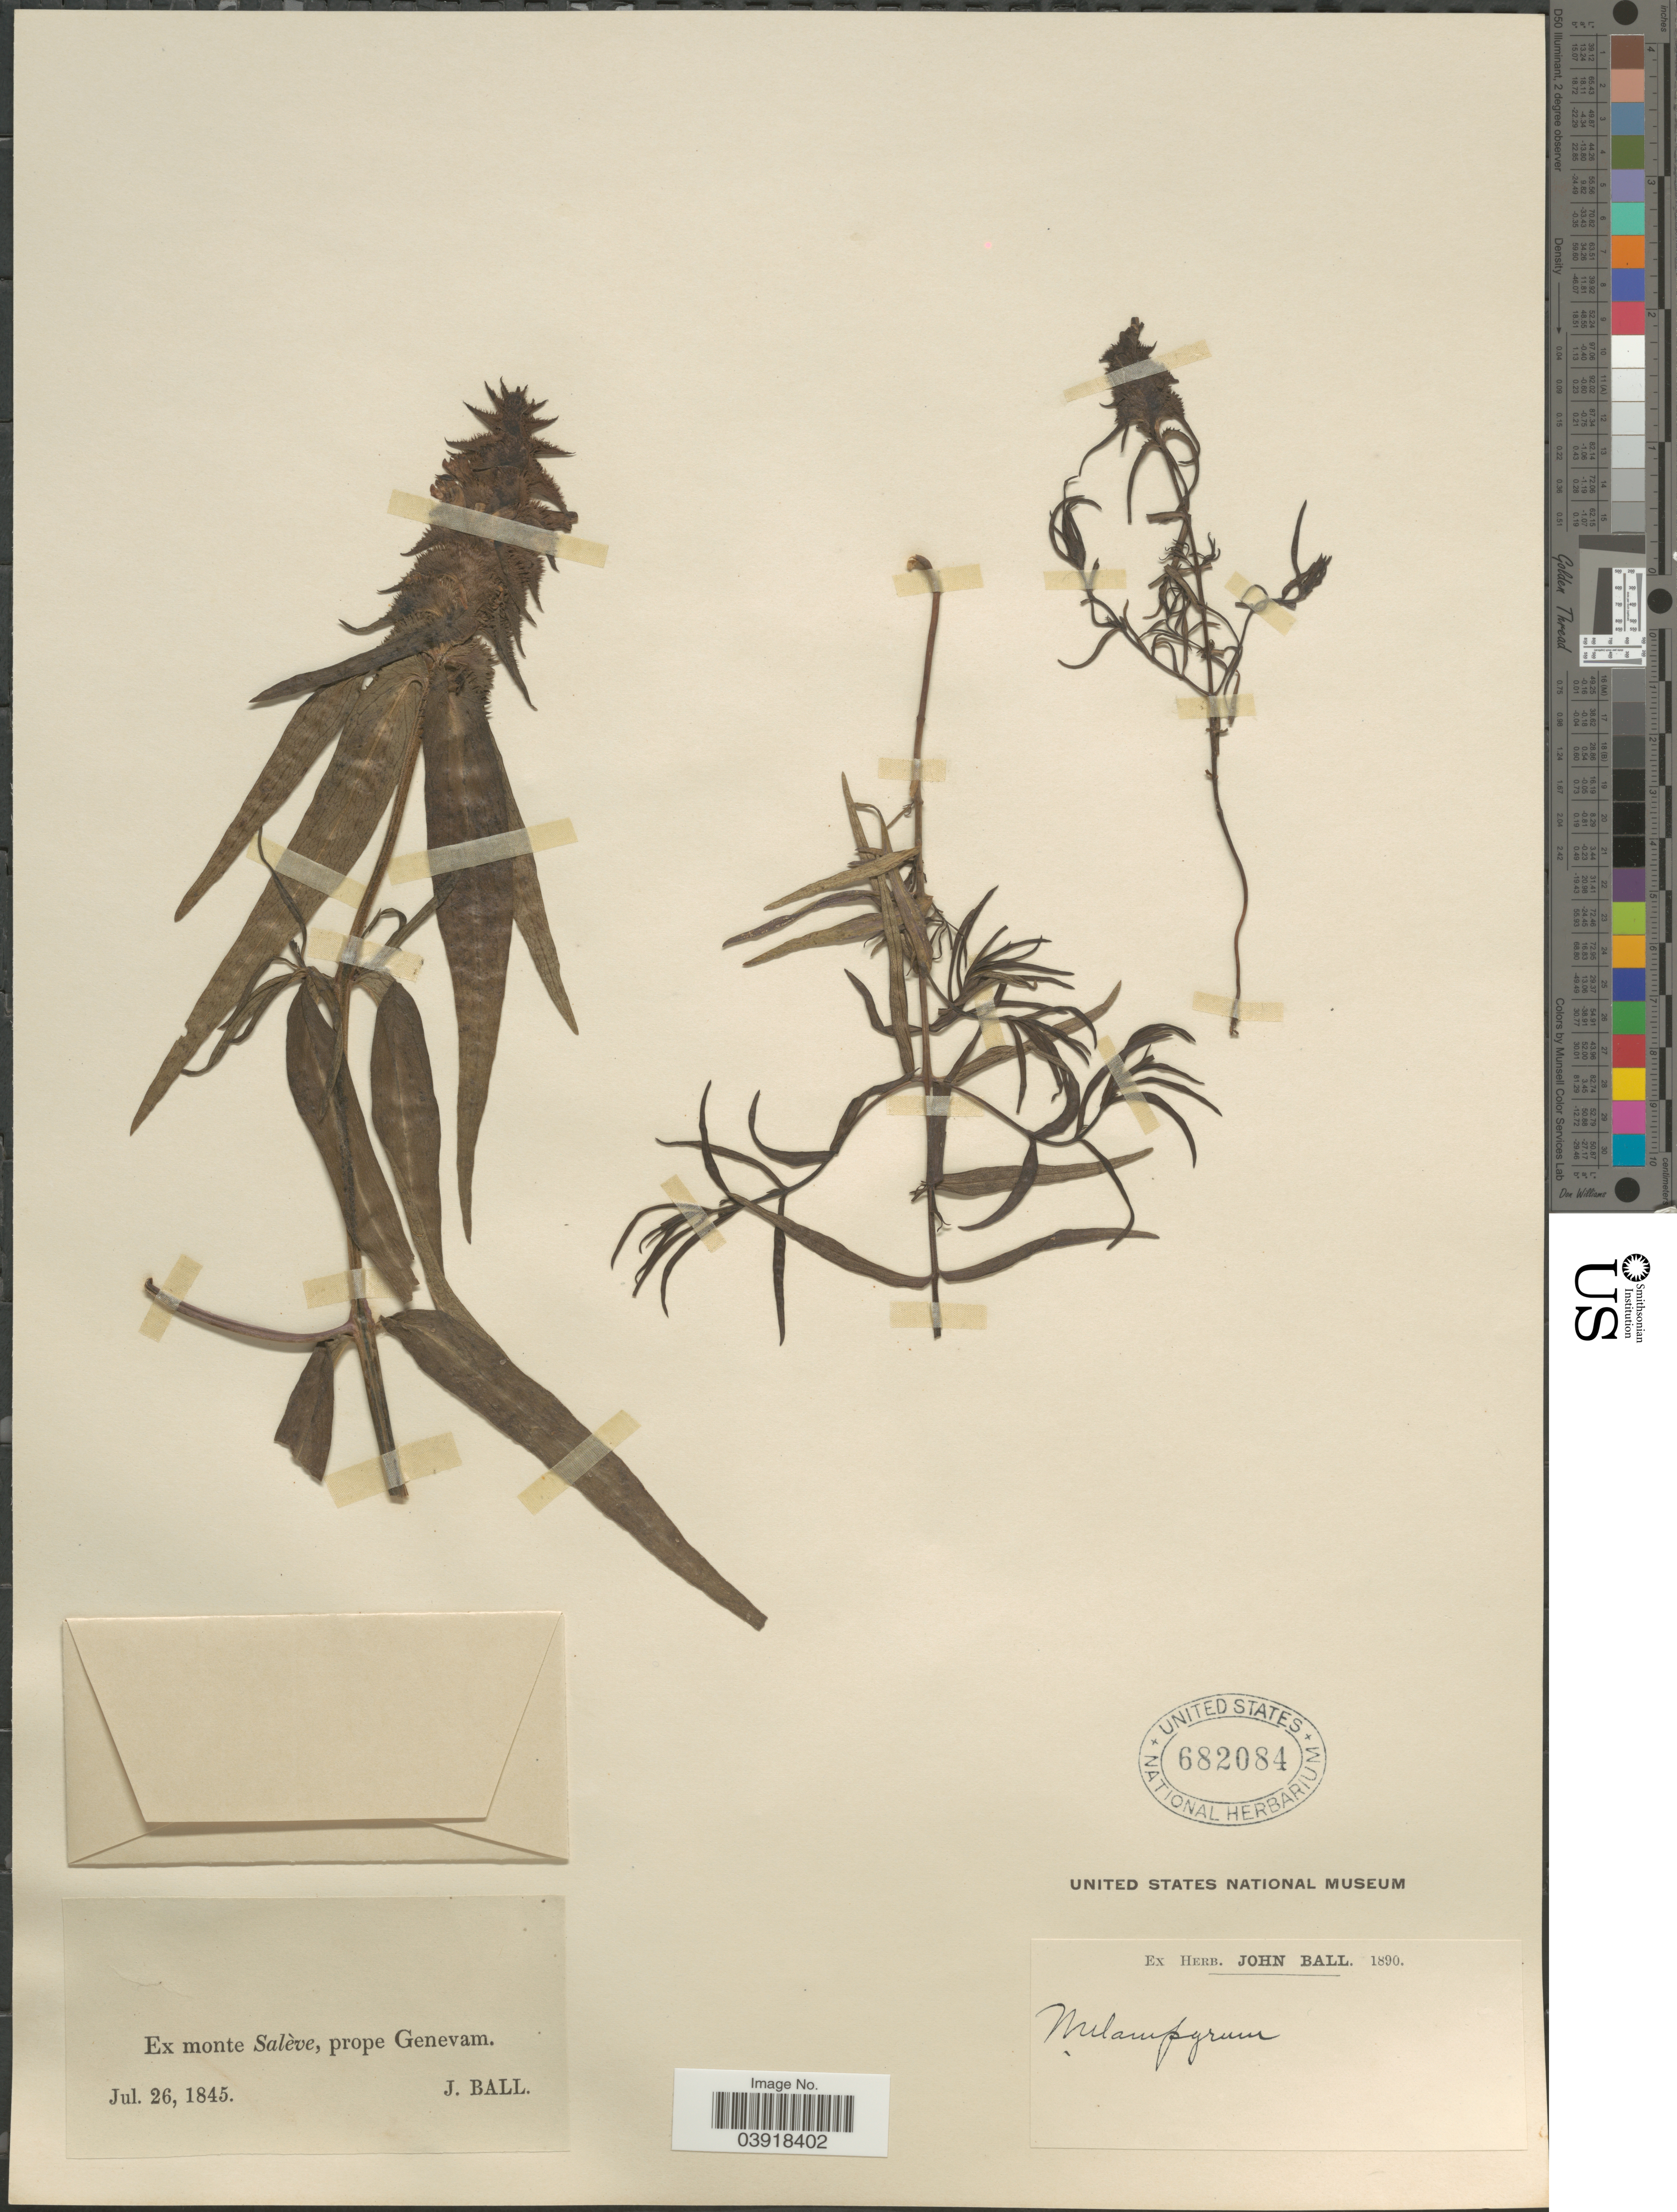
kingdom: Plantae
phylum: Tracheophyta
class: Magnoliopsida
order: Lamiales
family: Orobanchaceae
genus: Melampyrum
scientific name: Melampyrum sp.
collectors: J. Ball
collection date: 1845-07-26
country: France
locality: Ex monte Salève, prope Genevam.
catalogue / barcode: US 682084